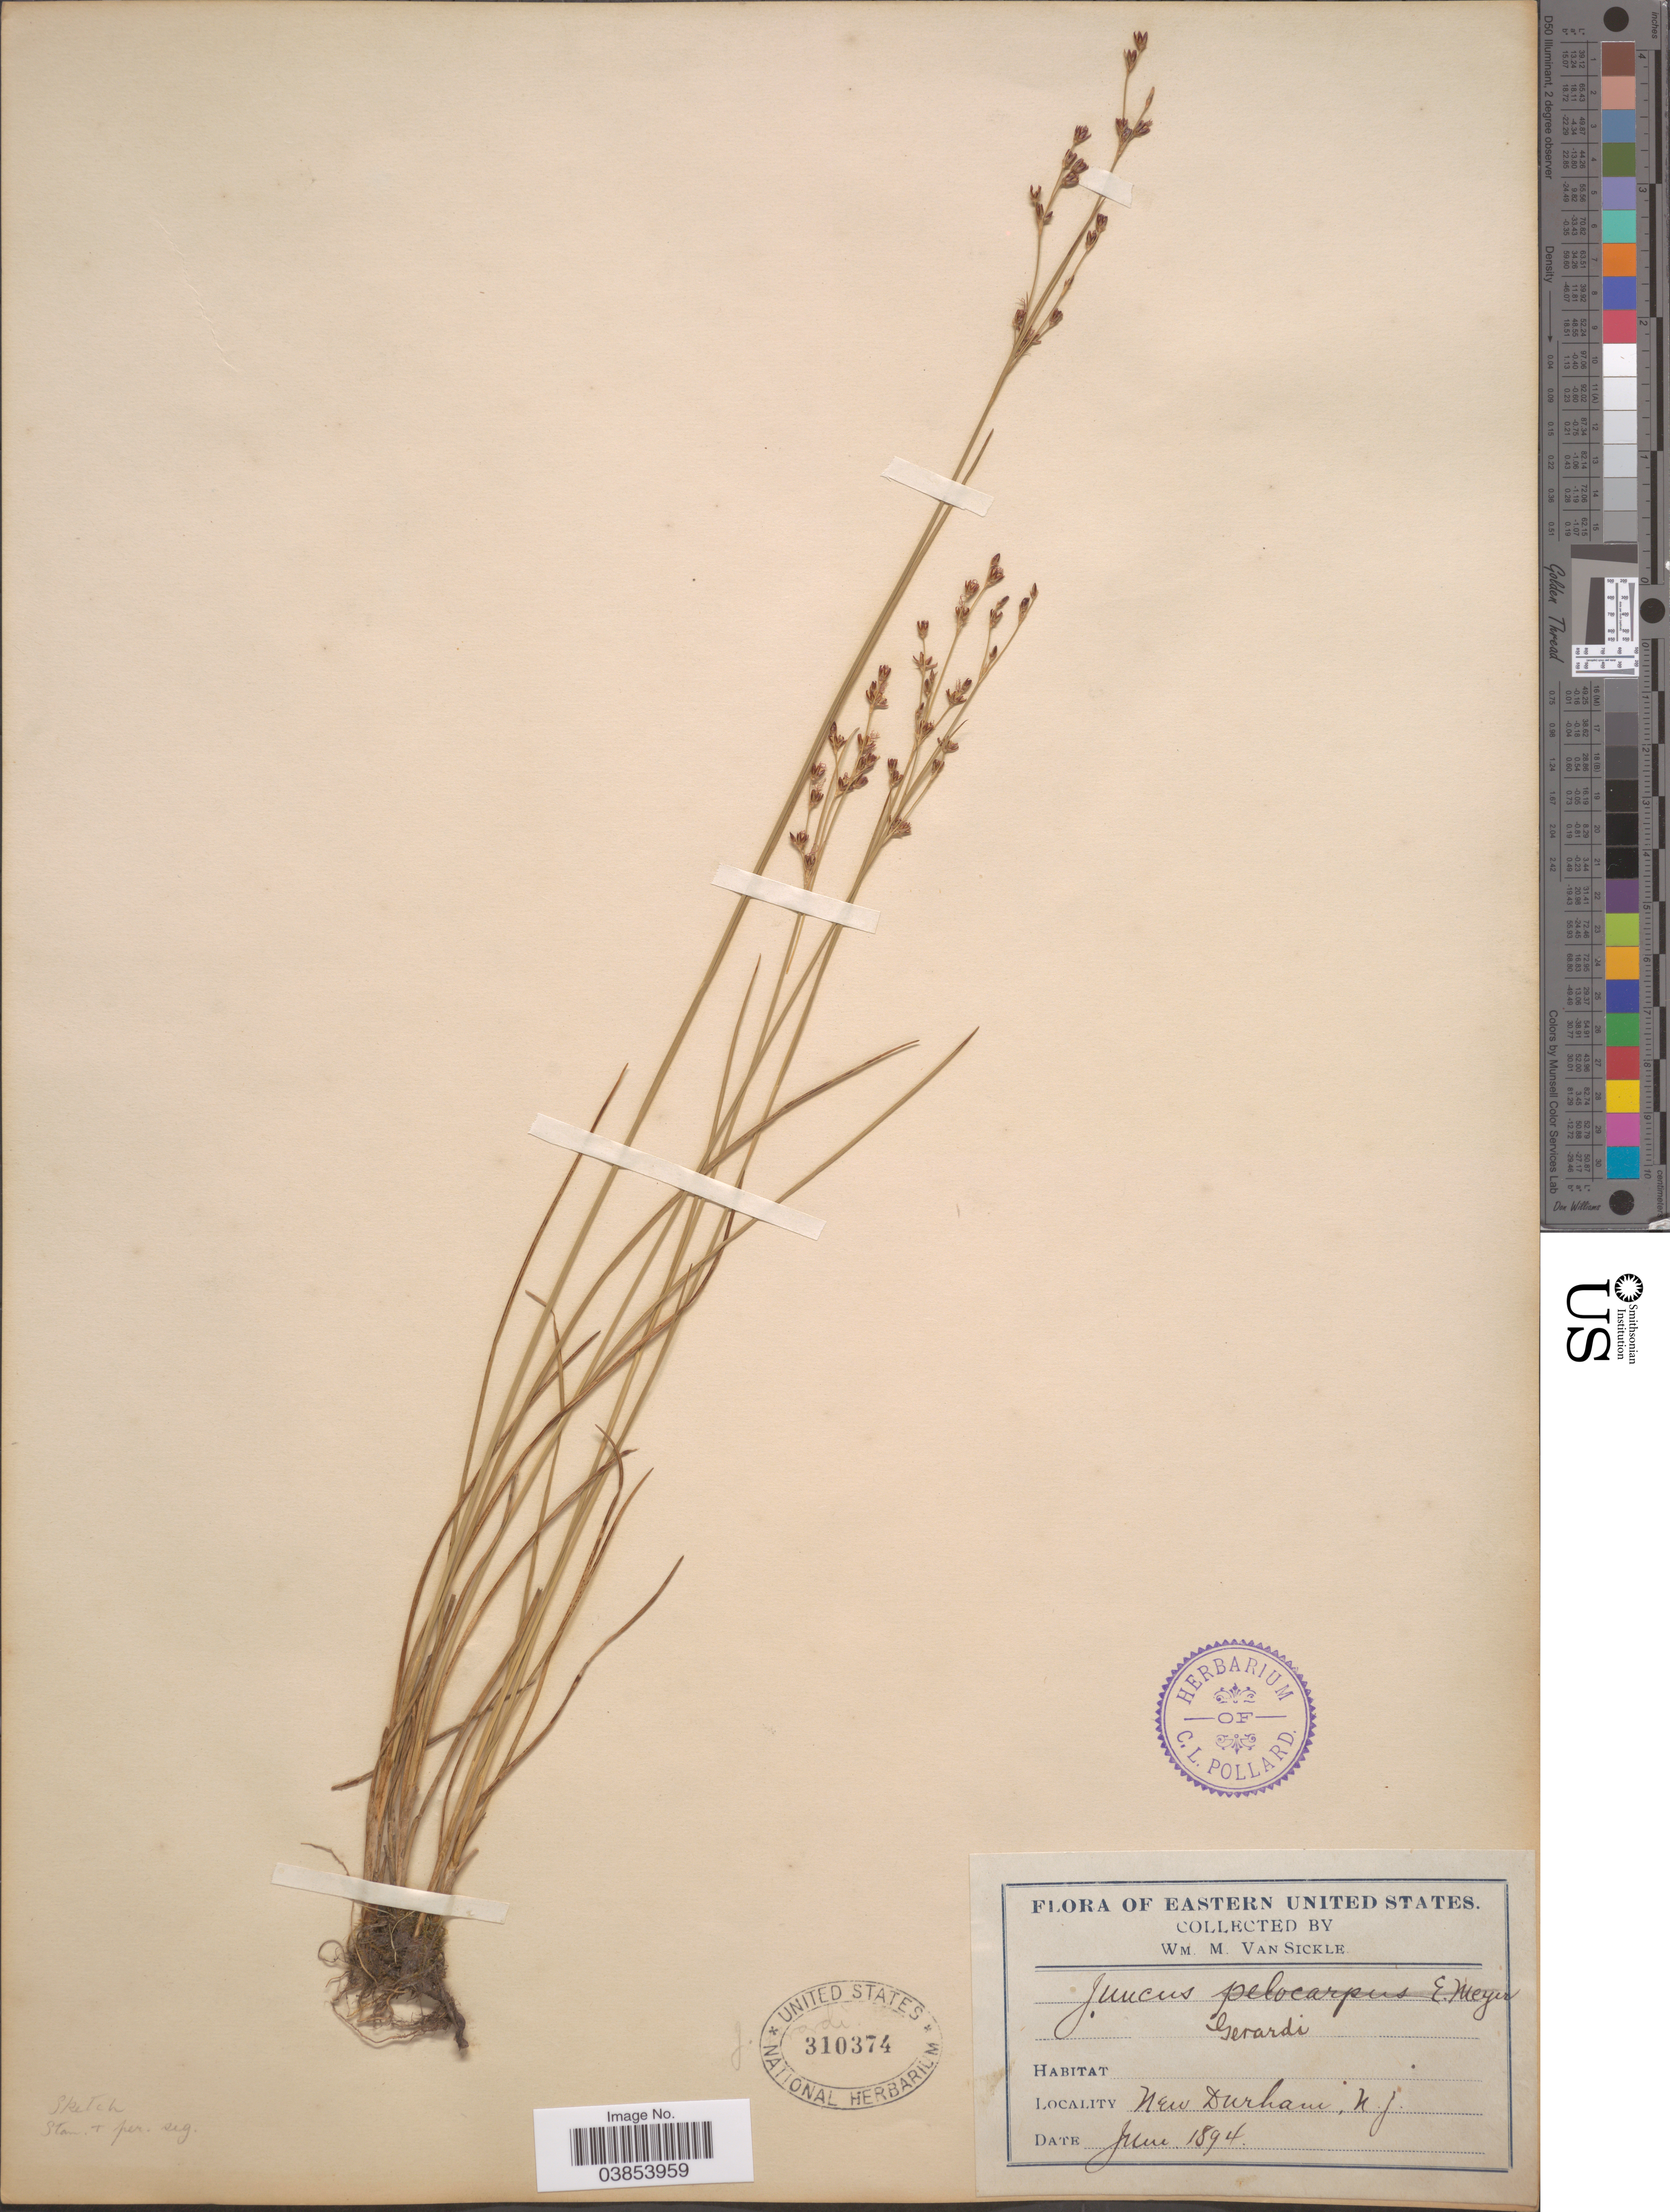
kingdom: Plantae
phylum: Tracheophyta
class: Liliopsida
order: Poales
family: Juncaceae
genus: Juncus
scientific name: Juncus gerardi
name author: Loisel.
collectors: W. M. Van Sickle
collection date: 1894-06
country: United States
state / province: New Jersey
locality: Eastern United States. New Durham.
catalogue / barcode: US 310374